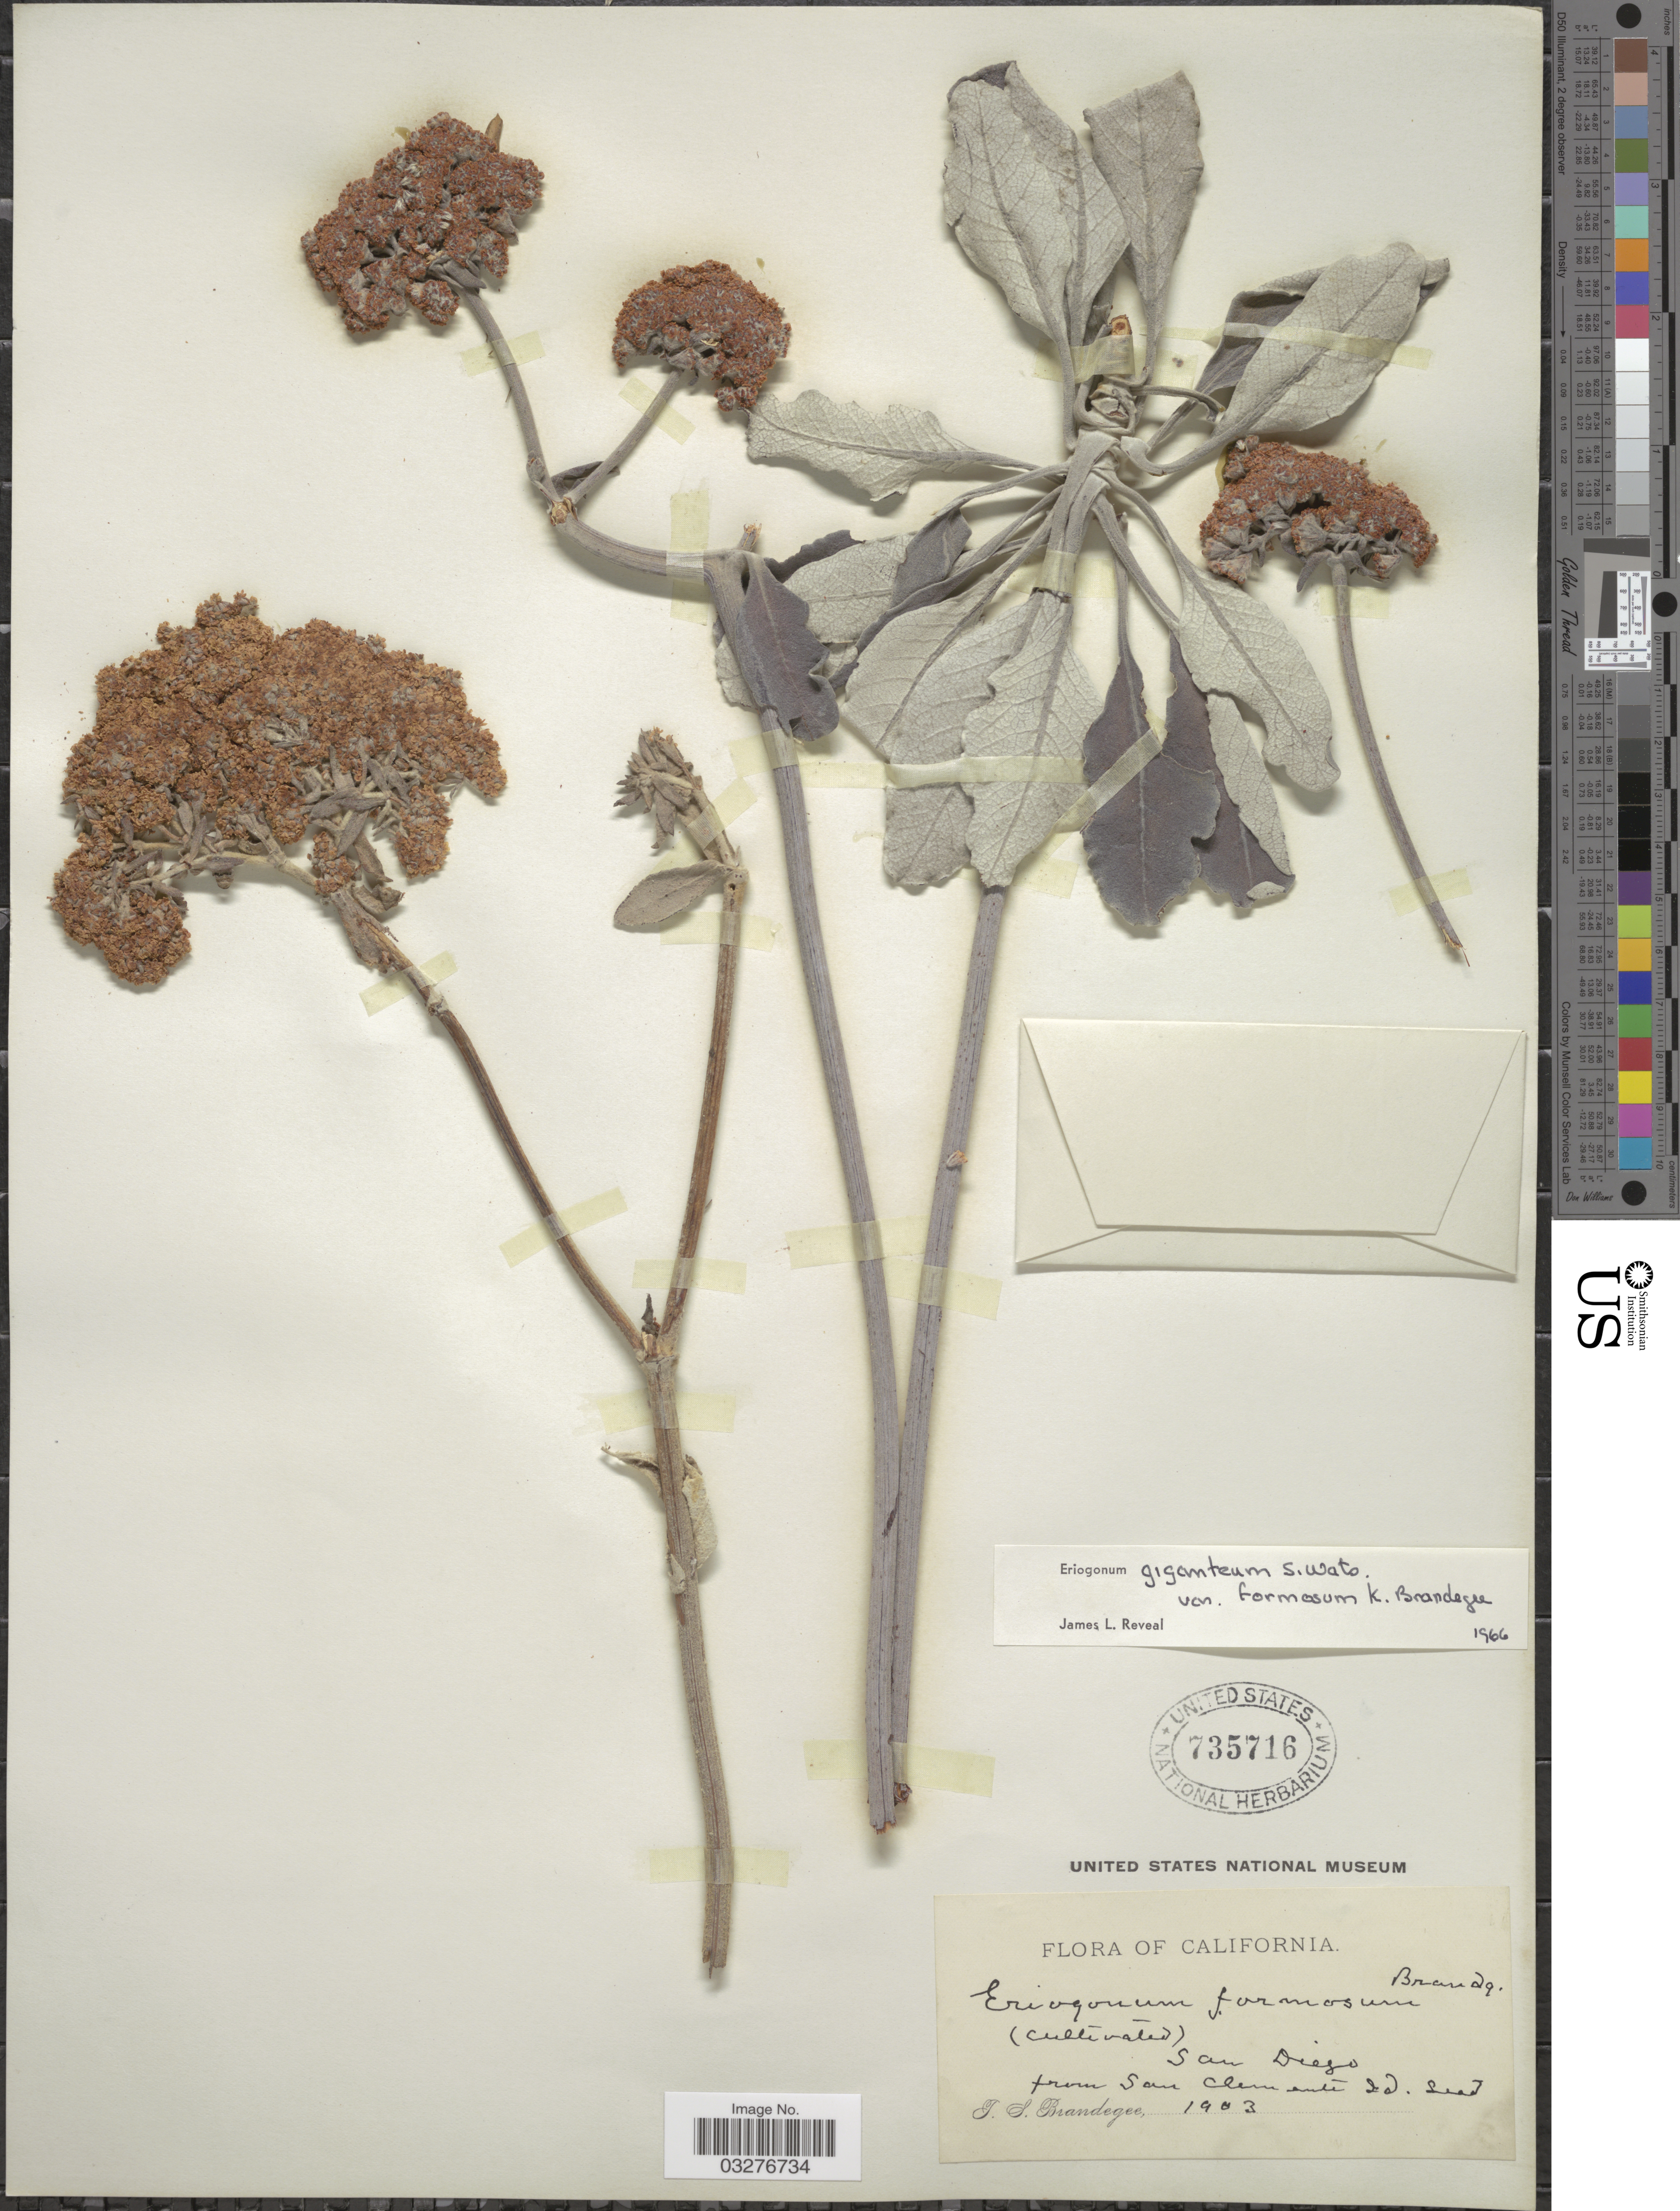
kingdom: Plantae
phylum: Tracheophyta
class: Magnoliopsida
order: Caryophyllales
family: Polygonaceae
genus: Eriogonum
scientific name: Eriogonum giganteum var. formosum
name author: K. Brandegee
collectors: T. S. Brandegee (herbarium)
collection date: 1903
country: United States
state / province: California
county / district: San Diego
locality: San Diego.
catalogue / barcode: US 735716